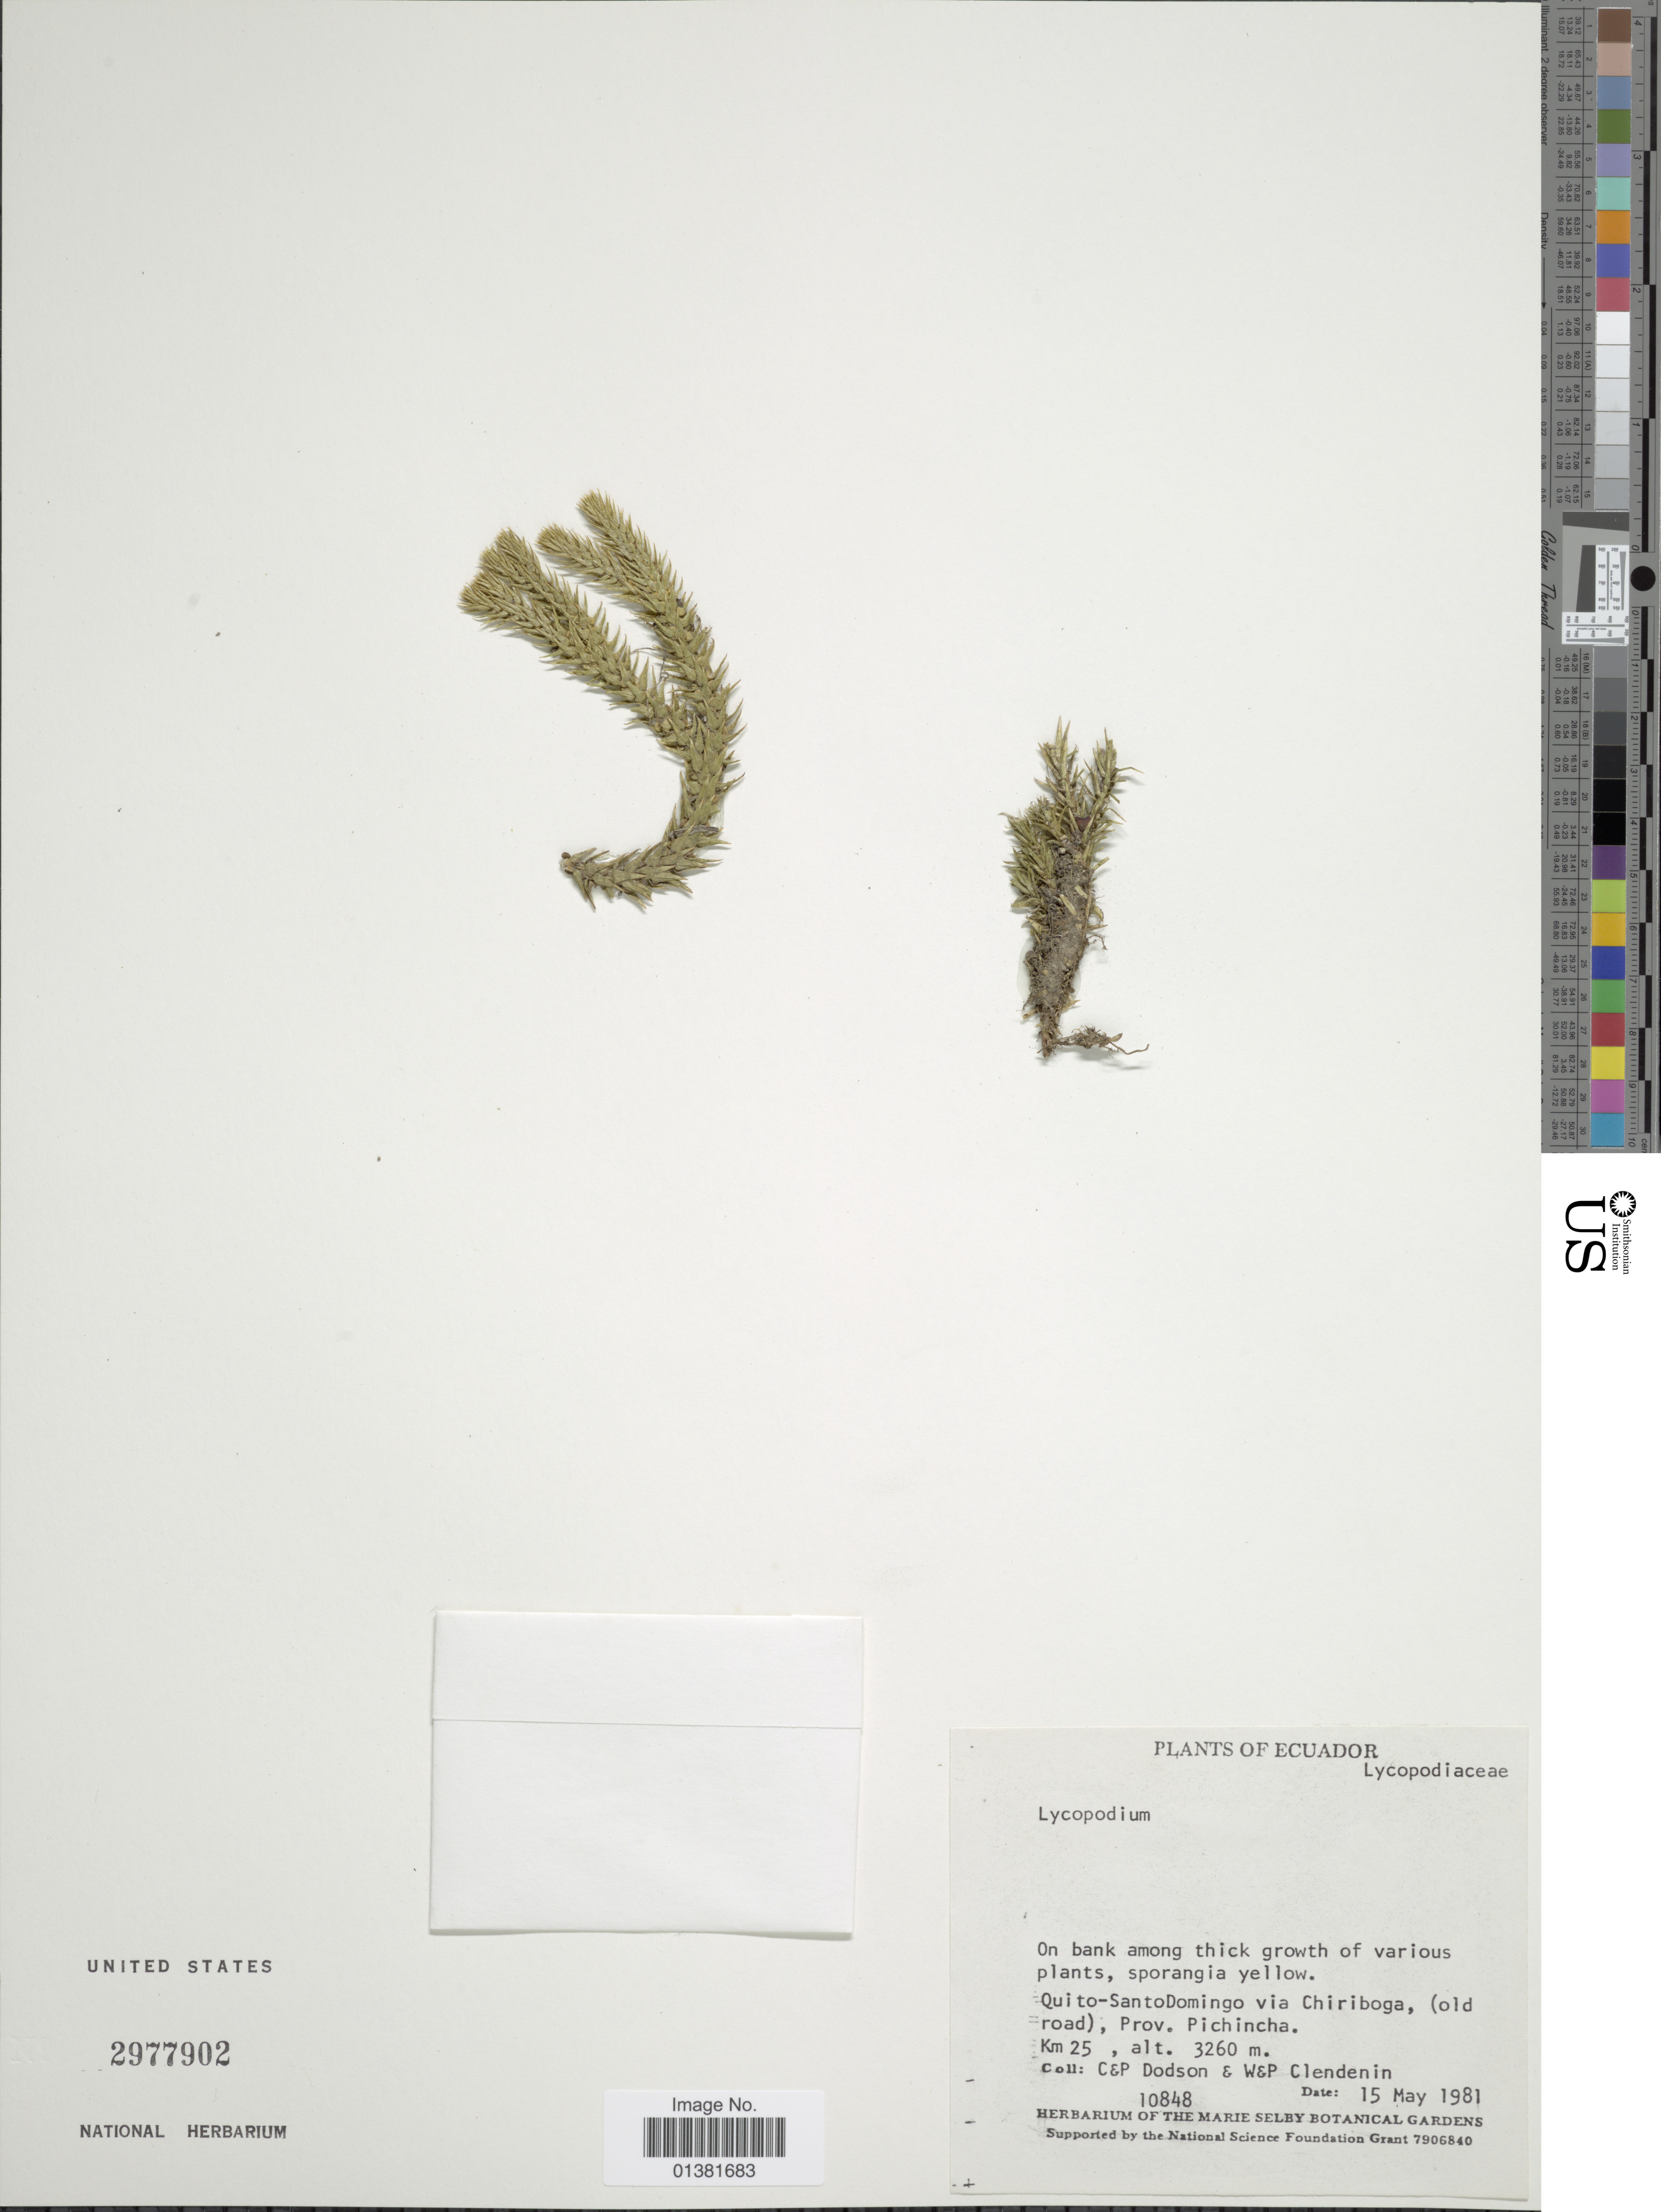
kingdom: Plantae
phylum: Tracheophyta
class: Lycopodiopsida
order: Lycopodiales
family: Lycopodiaceae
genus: Phlegmariurus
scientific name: Phlegmariurus sp.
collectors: C. Dodson, P. M. Dodson, W. Clendenin & P. Clendenin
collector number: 10848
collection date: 1981-05-15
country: Ecuador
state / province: Pichincha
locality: Quit-SantoDomingo via Chiriboga (old road)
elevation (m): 3260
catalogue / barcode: US 2977902